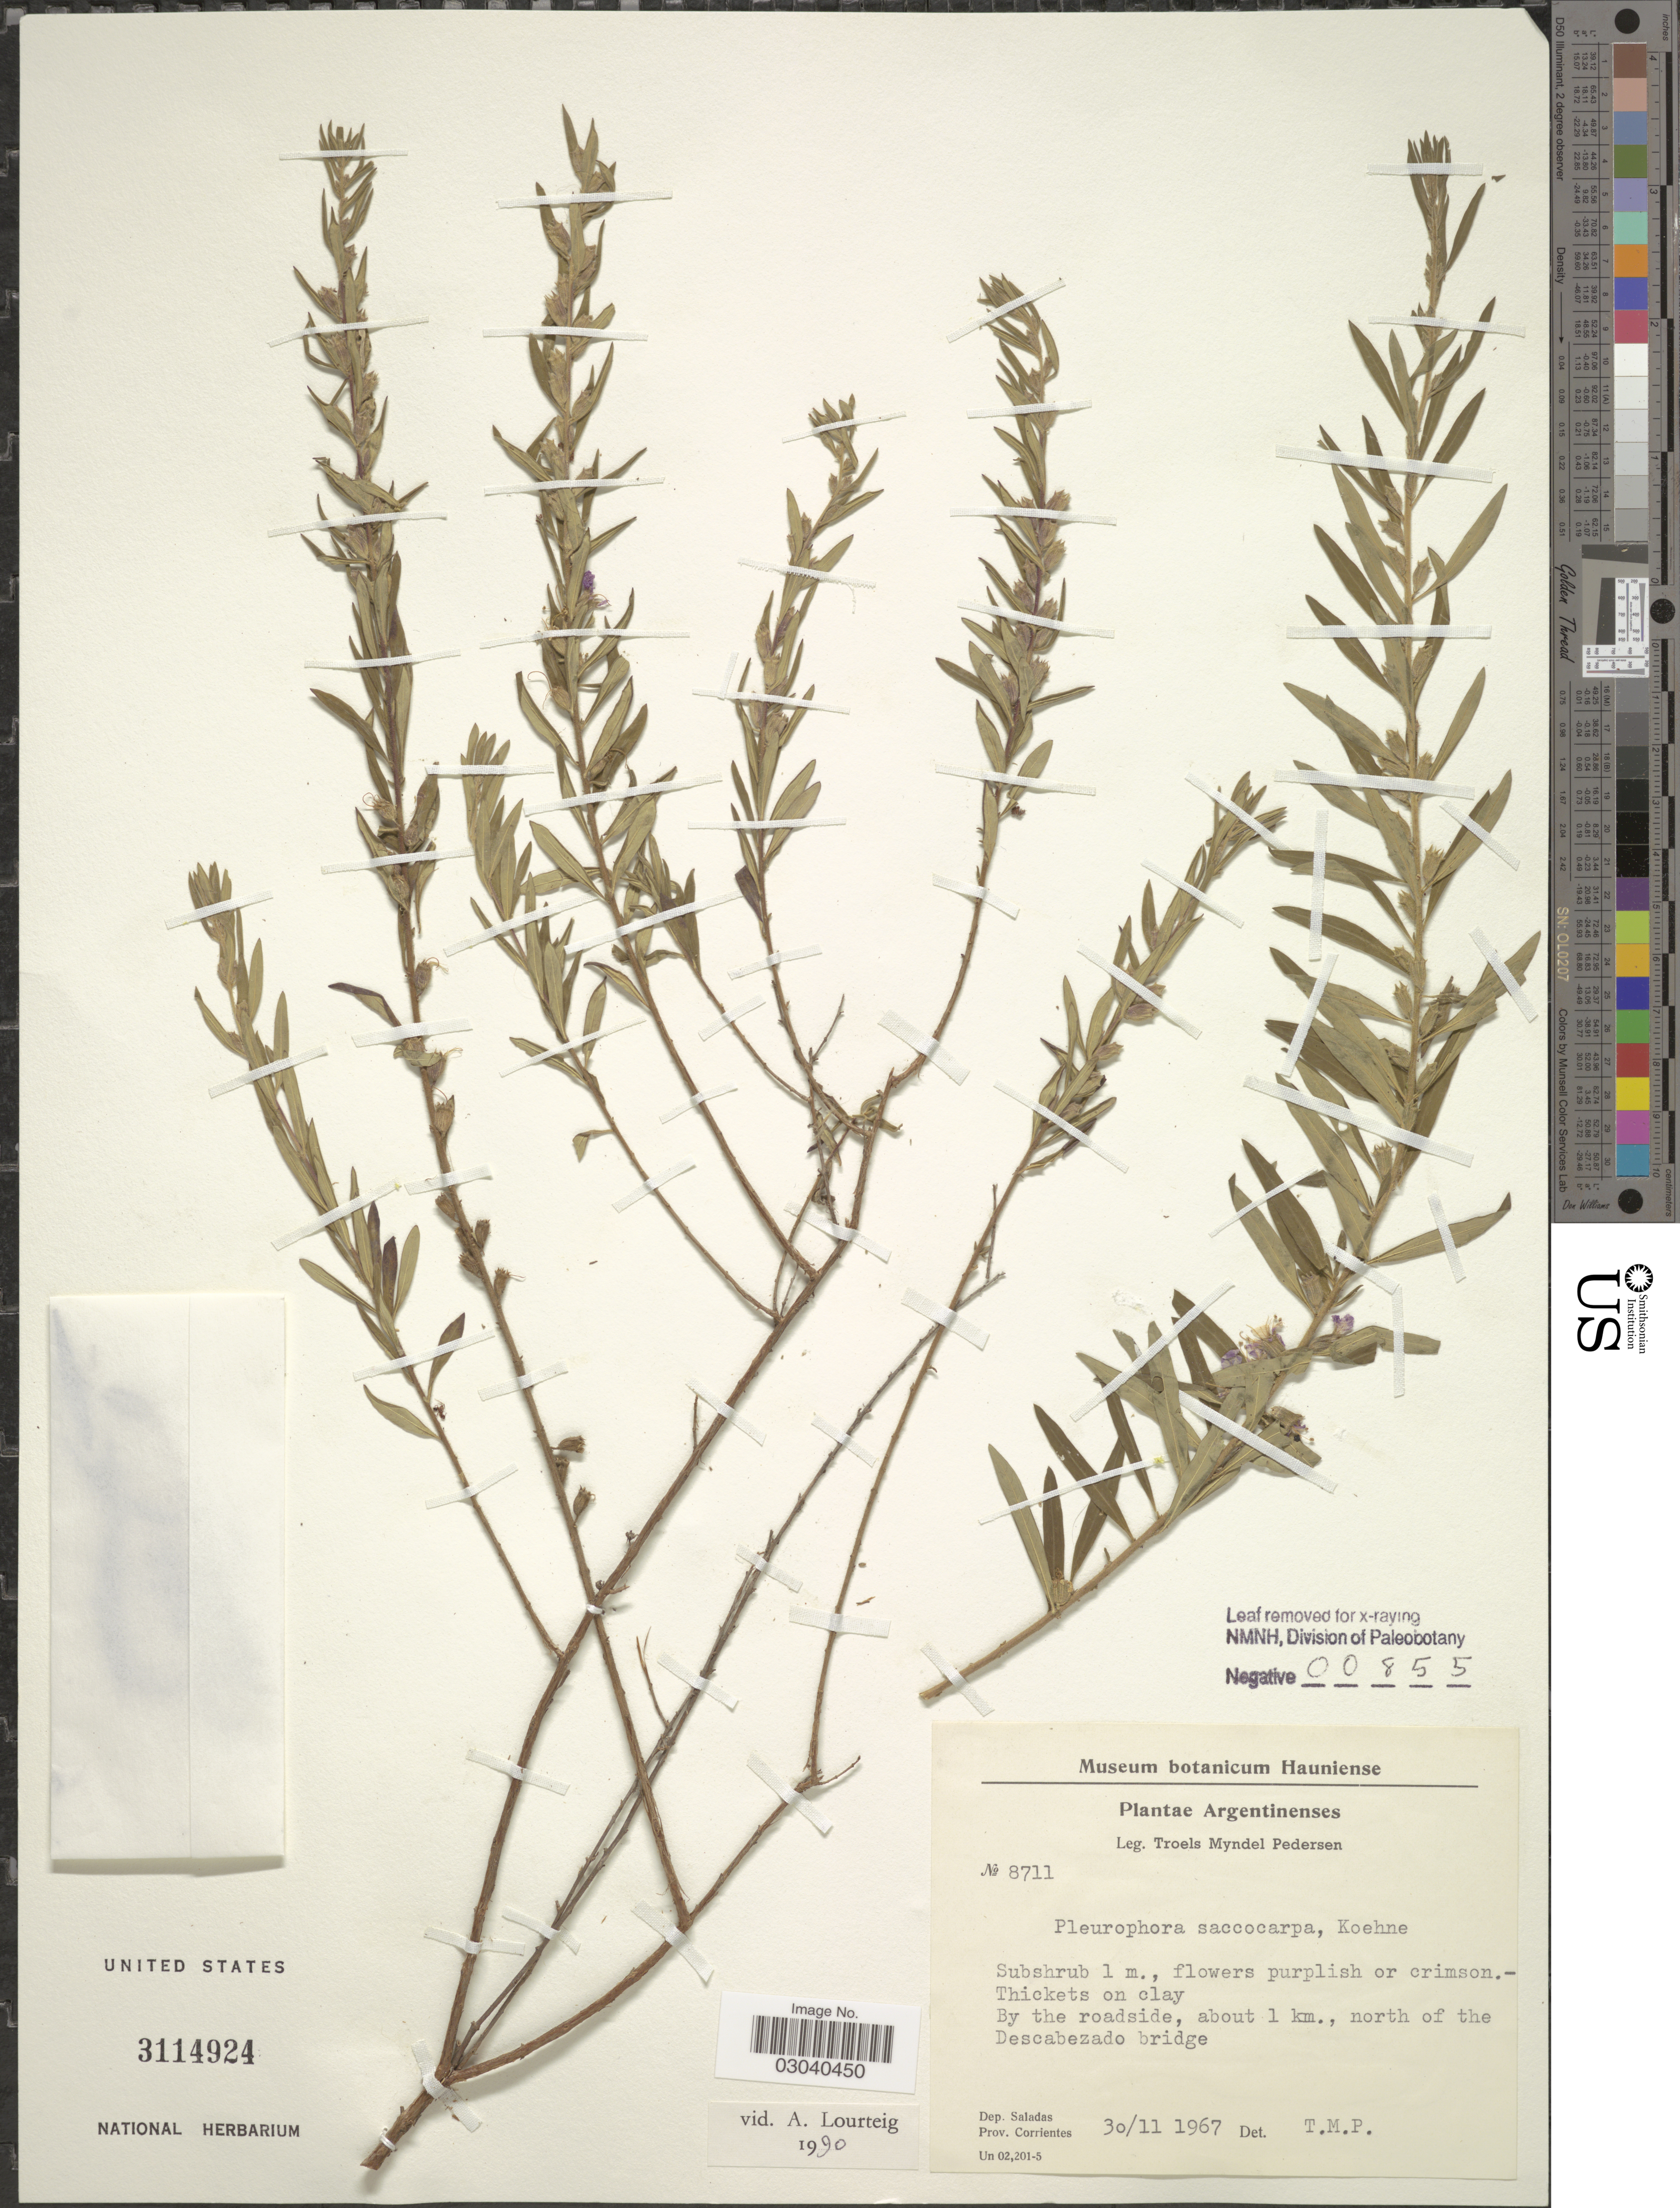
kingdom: Plantae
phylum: Tracheophyta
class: Magnoliopsida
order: Myrtales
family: Lythraceae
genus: Pleurophora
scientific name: Pleurophora saccocarpa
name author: Koehne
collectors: T. Pederson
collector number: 8711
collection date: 1967-11-30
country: Argentina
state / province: Corrientes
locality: By the roadside, about 1 km., north of the Descabezado bridge, Dep. Saldas.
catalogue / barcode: US 3114924